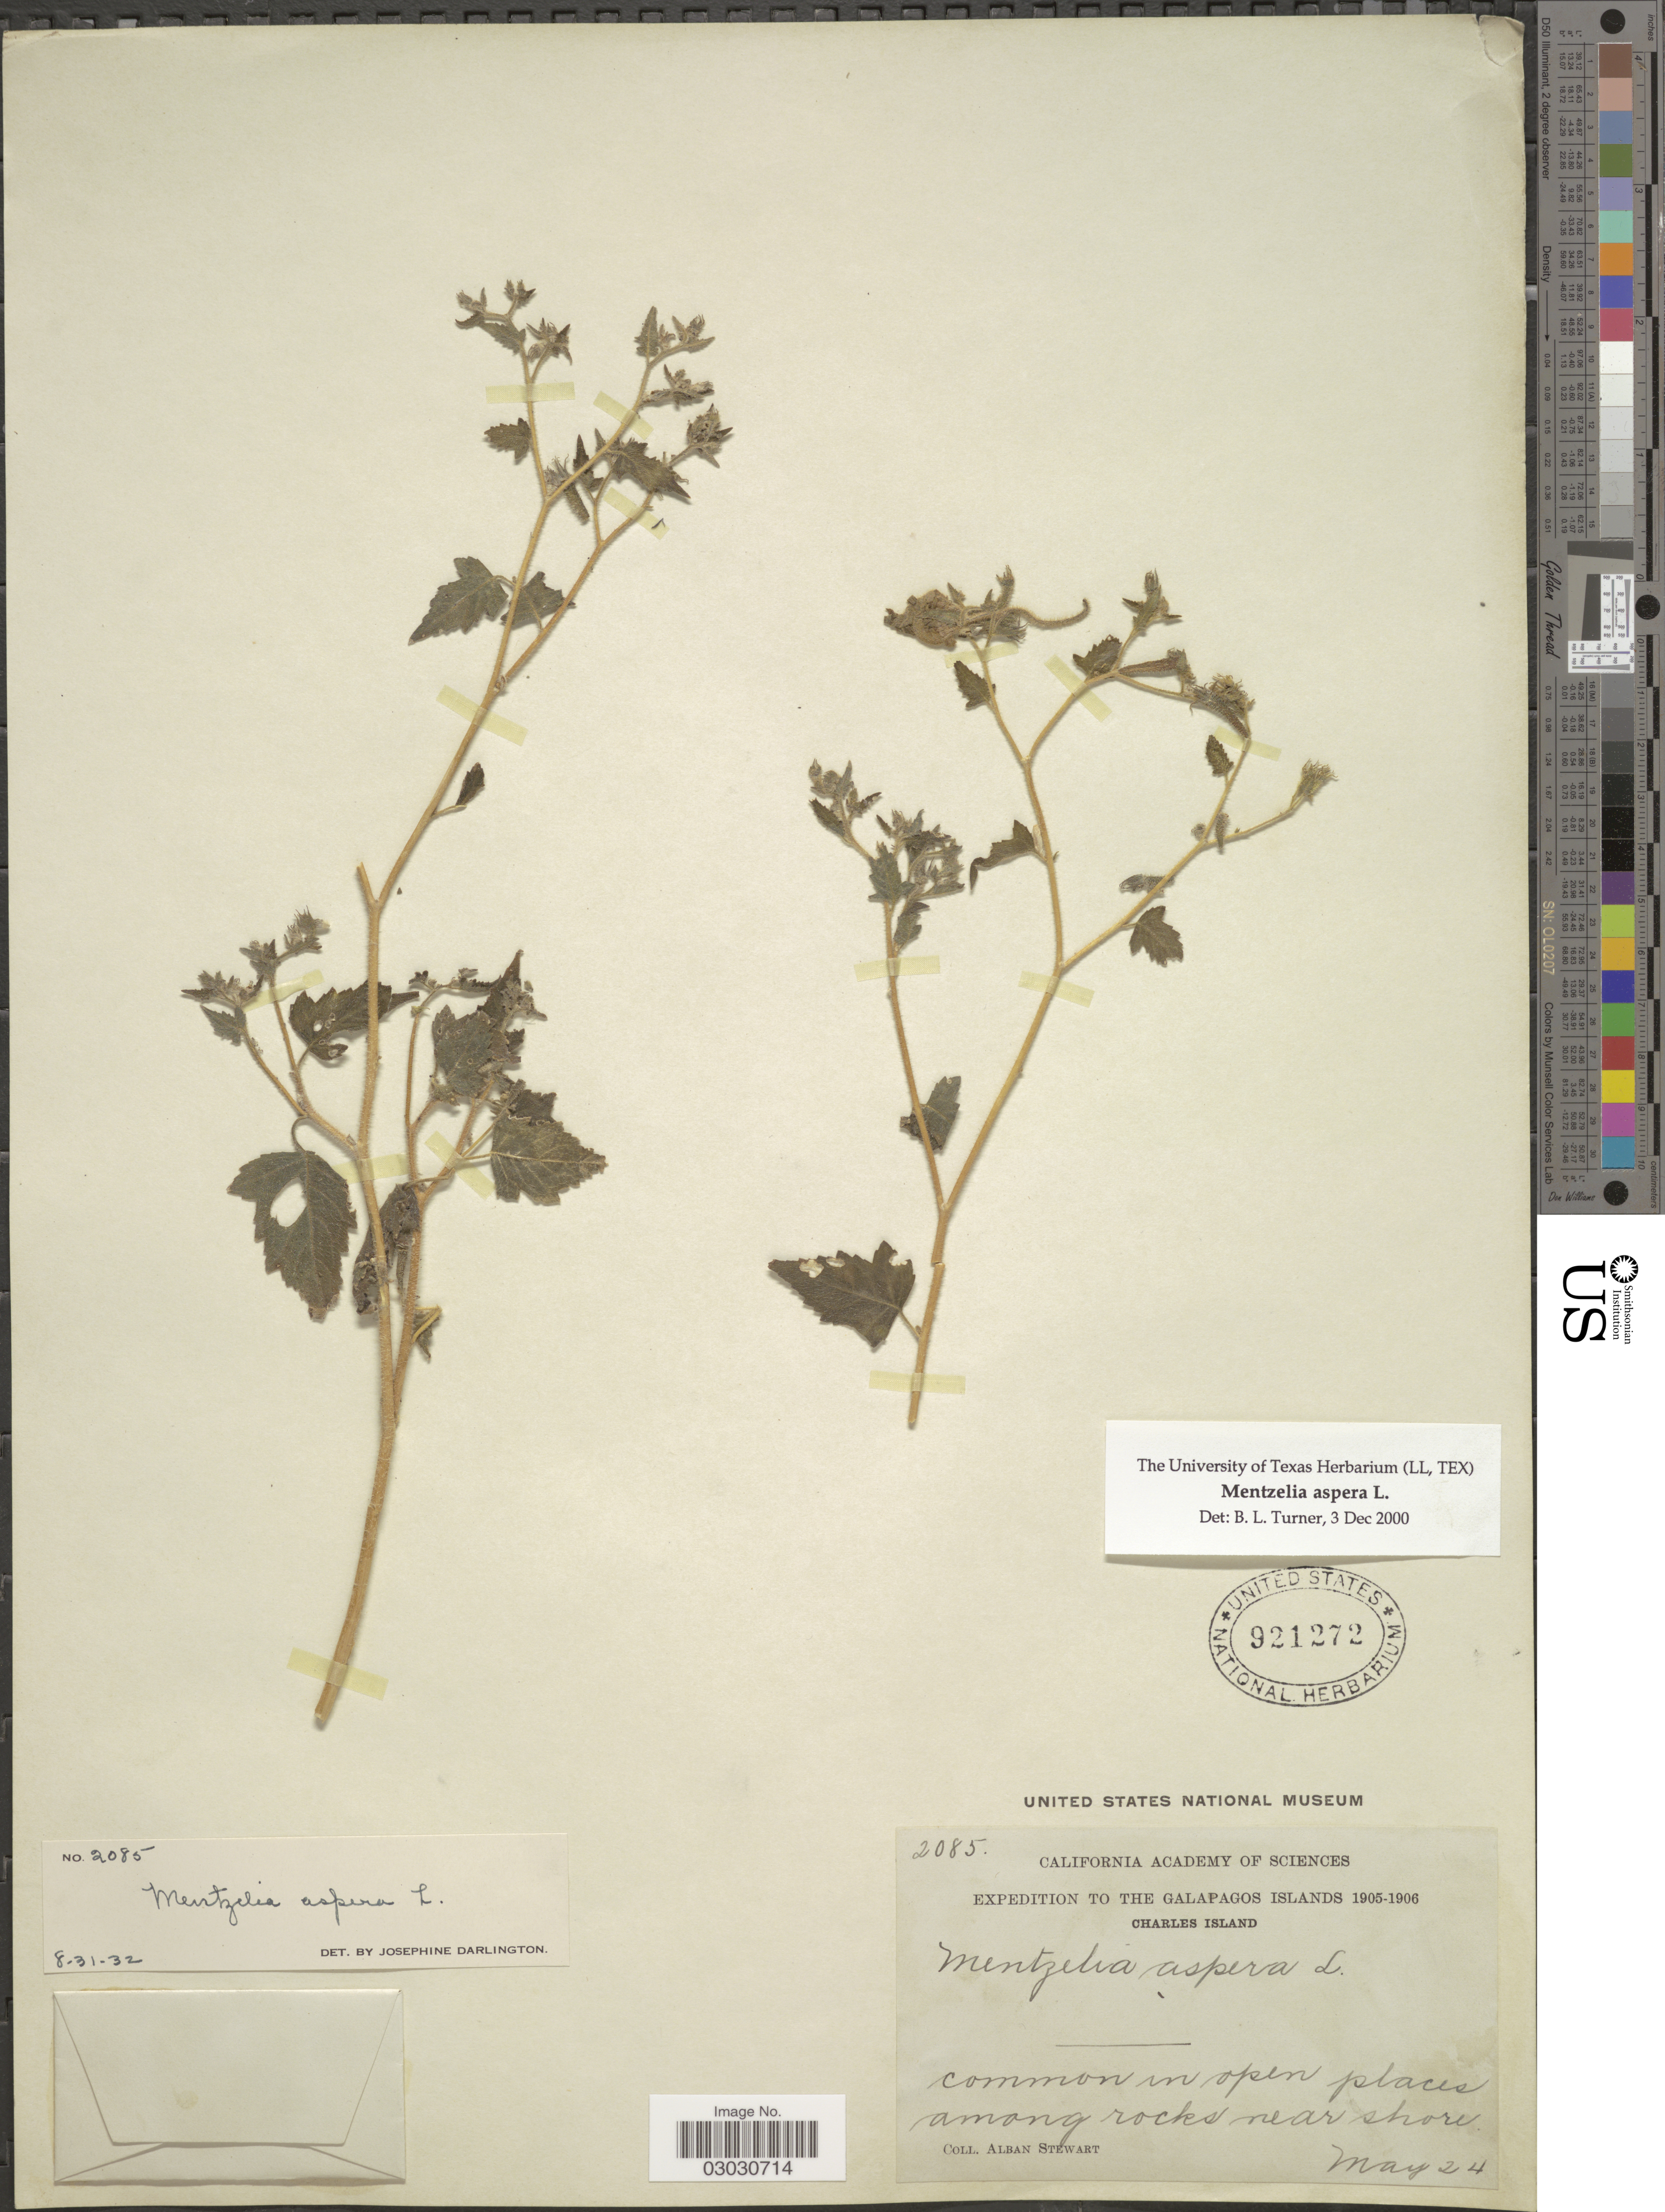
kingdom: Plantae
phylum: Tracheophyta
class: Magnoliopsida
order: Cornales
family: Loasaceae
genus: Mentzelia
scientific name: Mentzelia aspera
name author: L.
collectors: A. Stewart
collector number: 2085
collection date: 1905-05-24/1906-05-24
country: Ecuador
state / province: Colón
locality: The Galapagos Islands. Charles Island.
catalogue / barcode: US 921272